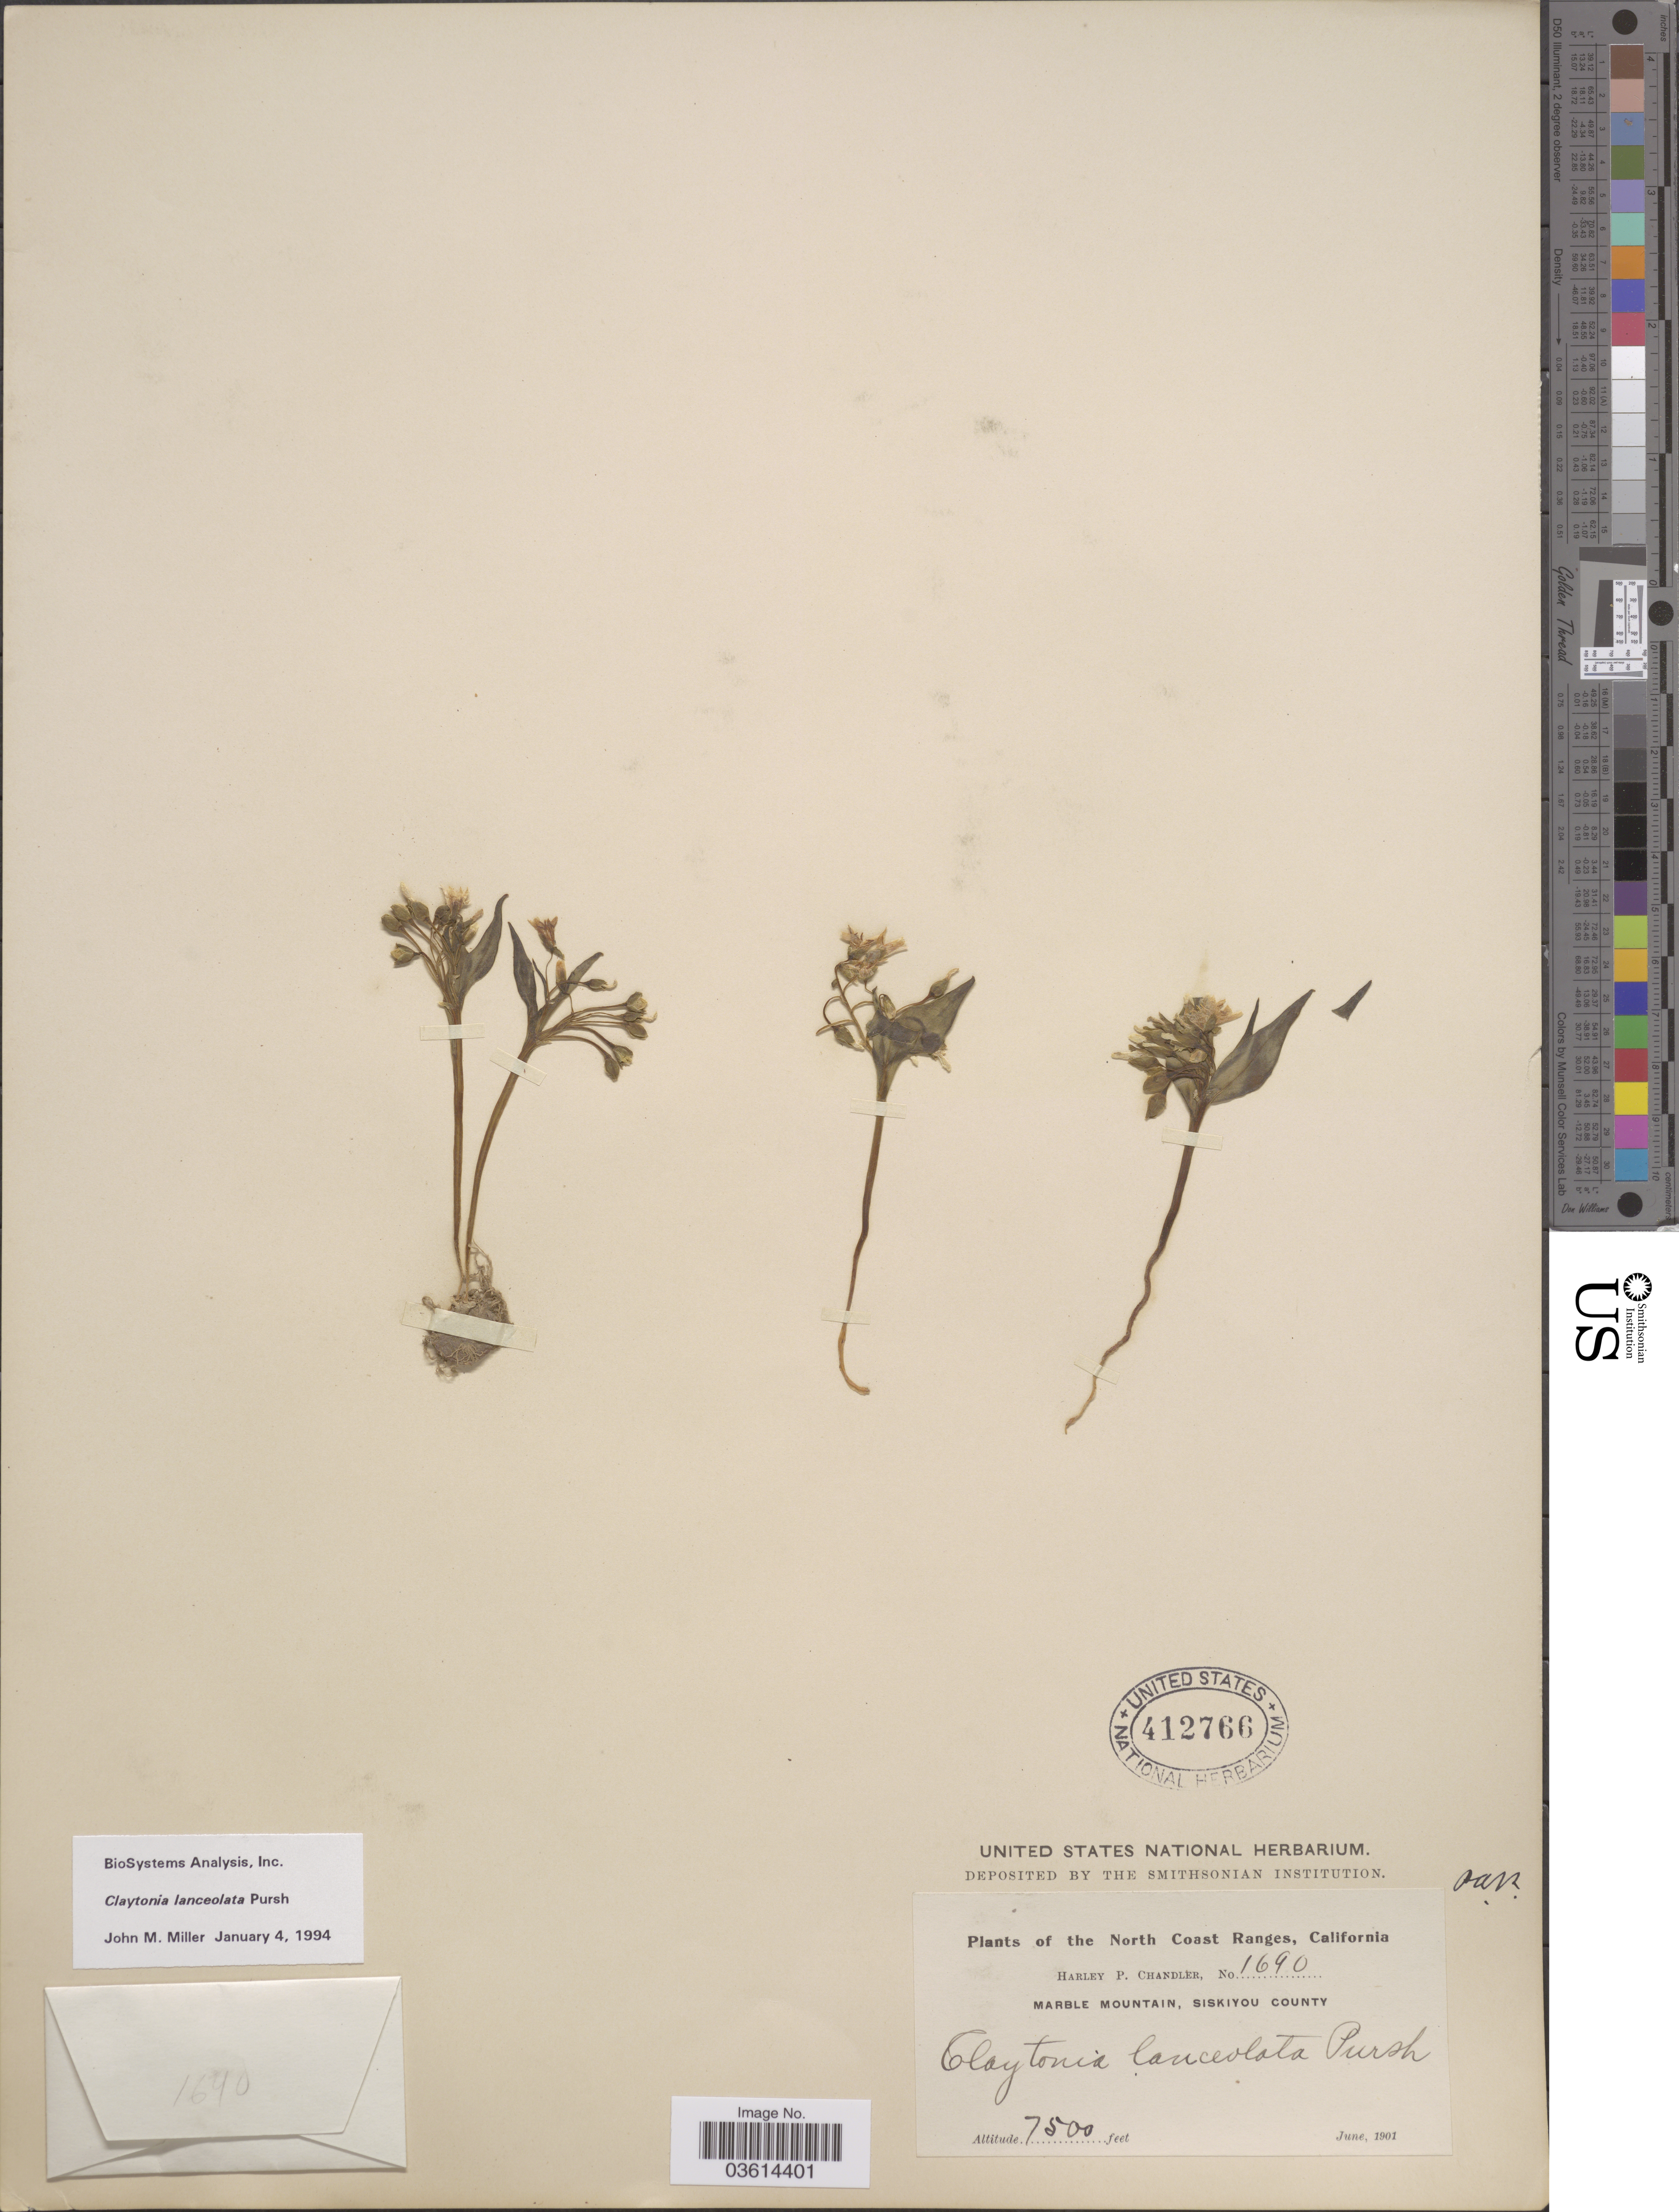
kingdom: Plantae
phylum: Tracheophyta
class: Magnoliopsida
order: Caryophyllales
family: Montiaceae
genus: Claytonia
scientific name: Claytonia lanceolata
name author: Pursh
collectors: H. Chandler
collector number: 1690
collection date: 1901-06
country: United States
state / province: California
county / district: Siskiyou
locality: The North Coast Ranges. Marble Mountain, Siskiyou County.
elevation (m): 2286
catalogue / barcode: US 412766